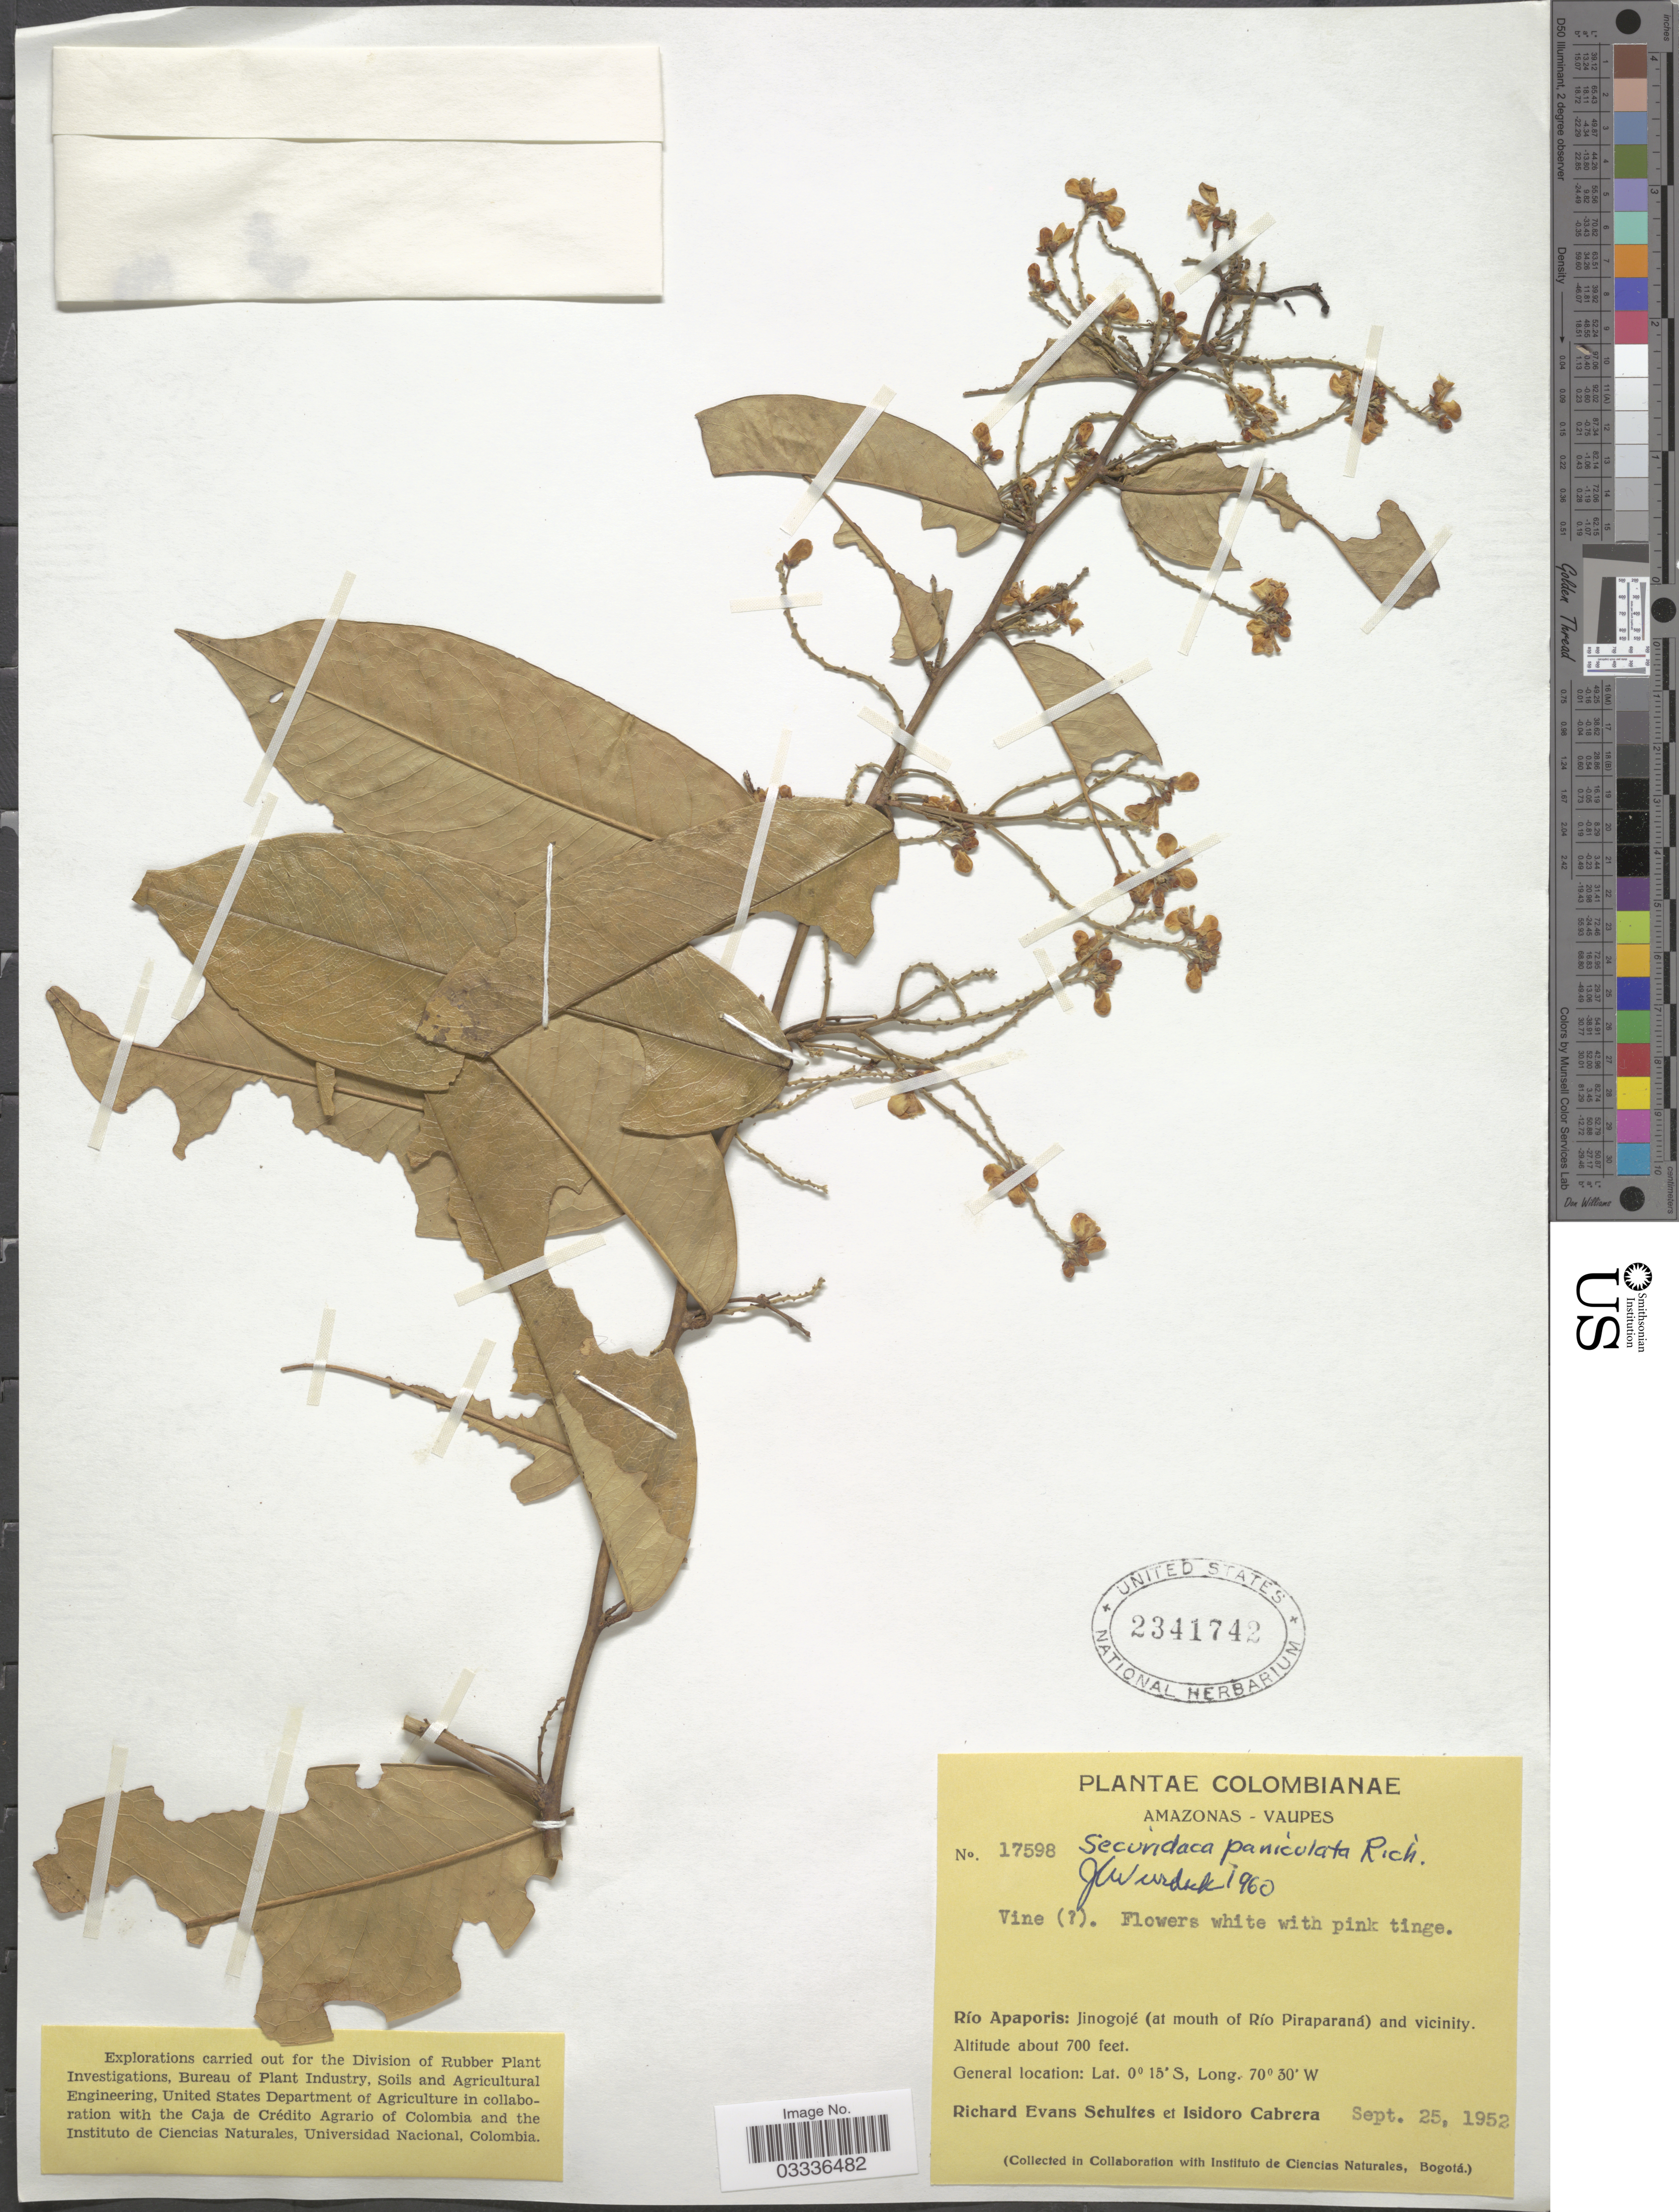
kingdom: Plantae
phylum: Tracheophyta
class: Magnoliopsida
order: Fabales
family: Polygalaceae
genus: Securidaca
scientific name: Securidaca paniculata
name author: Rich.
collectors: R. E. Schultes & I. Cabrera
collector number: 17598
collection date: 1952-09-25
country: Colombia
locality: Amazonas - Vaupes. Río Apaporis: Jinogojé (at mouth of Río Piraparaná) and vicinity.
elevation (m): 213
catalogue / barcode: US 2341742